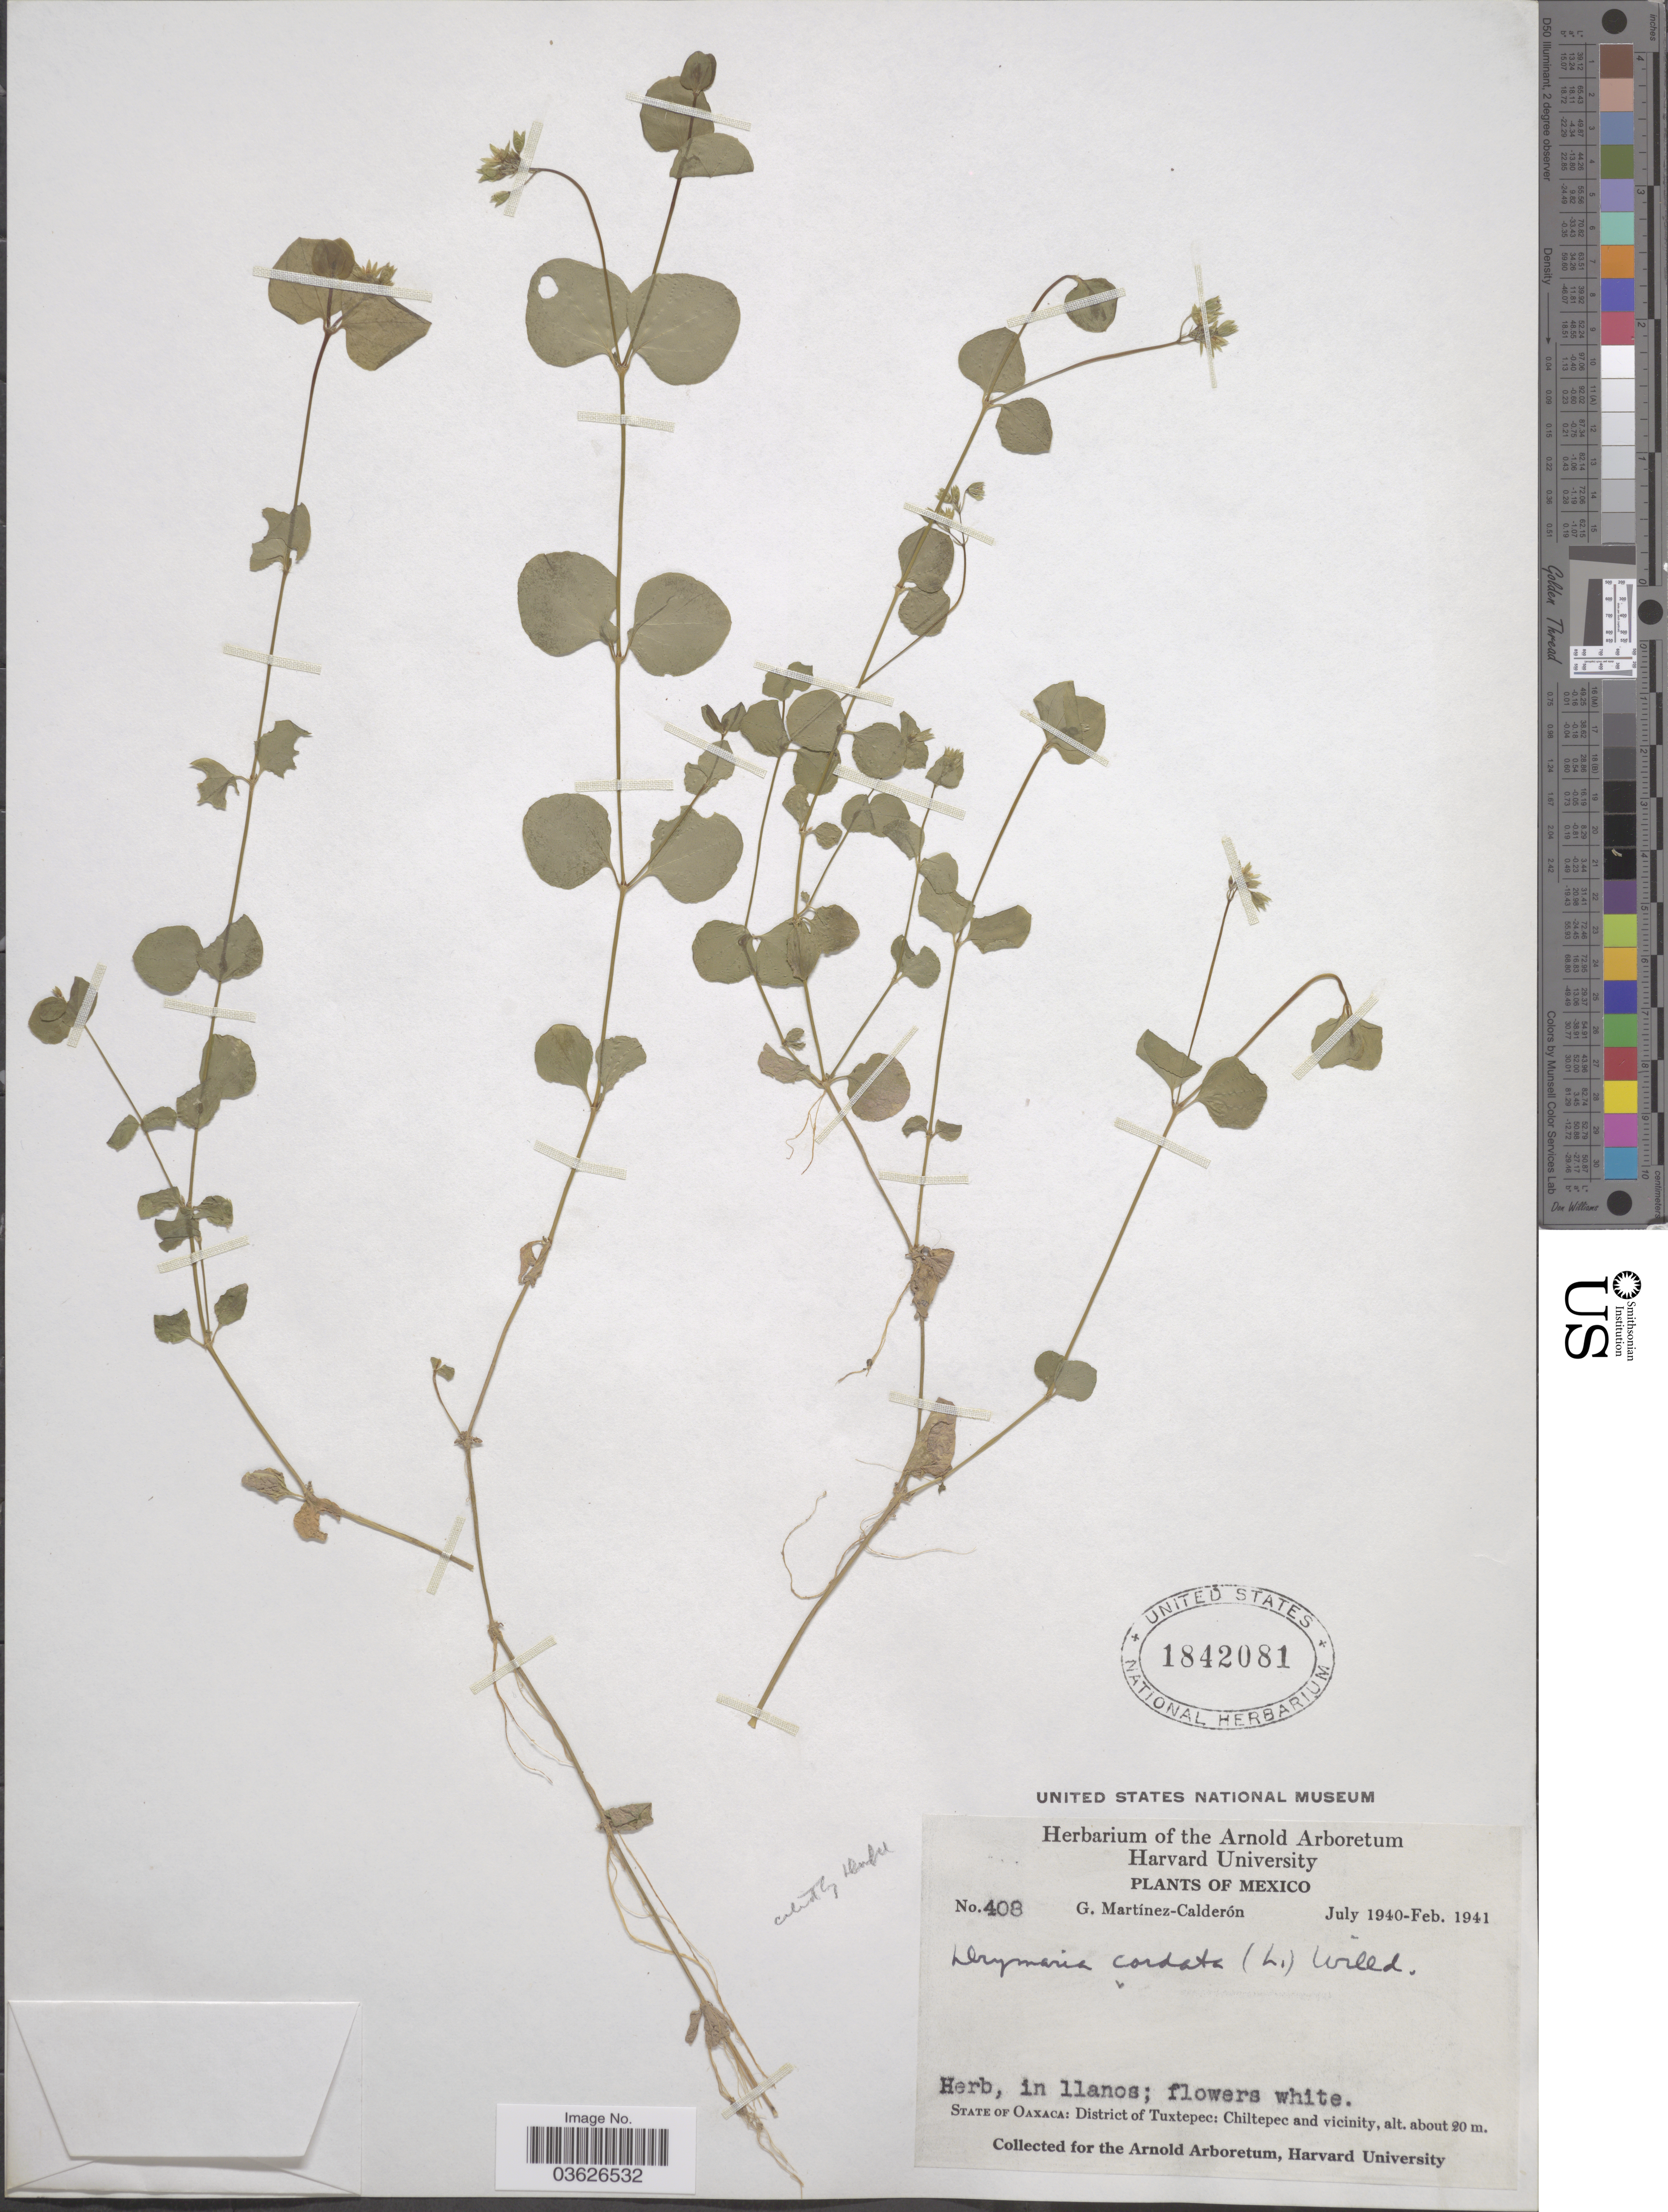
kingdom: Plantae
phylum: Tracheophyta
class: Magnoliopsida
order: Caryophyllales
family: Caryophyllaceae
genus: Drymaria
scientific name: Drymaria cordata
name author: (L.) Willd. ex Schult.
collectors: G. Martínez Calderón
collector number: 408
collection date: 1940-07/1941-02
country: Mexico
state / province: Oaxaca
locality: District of Tuxtepec: Chiltepec and vicinity.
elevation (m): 20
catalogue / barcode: US 1842081